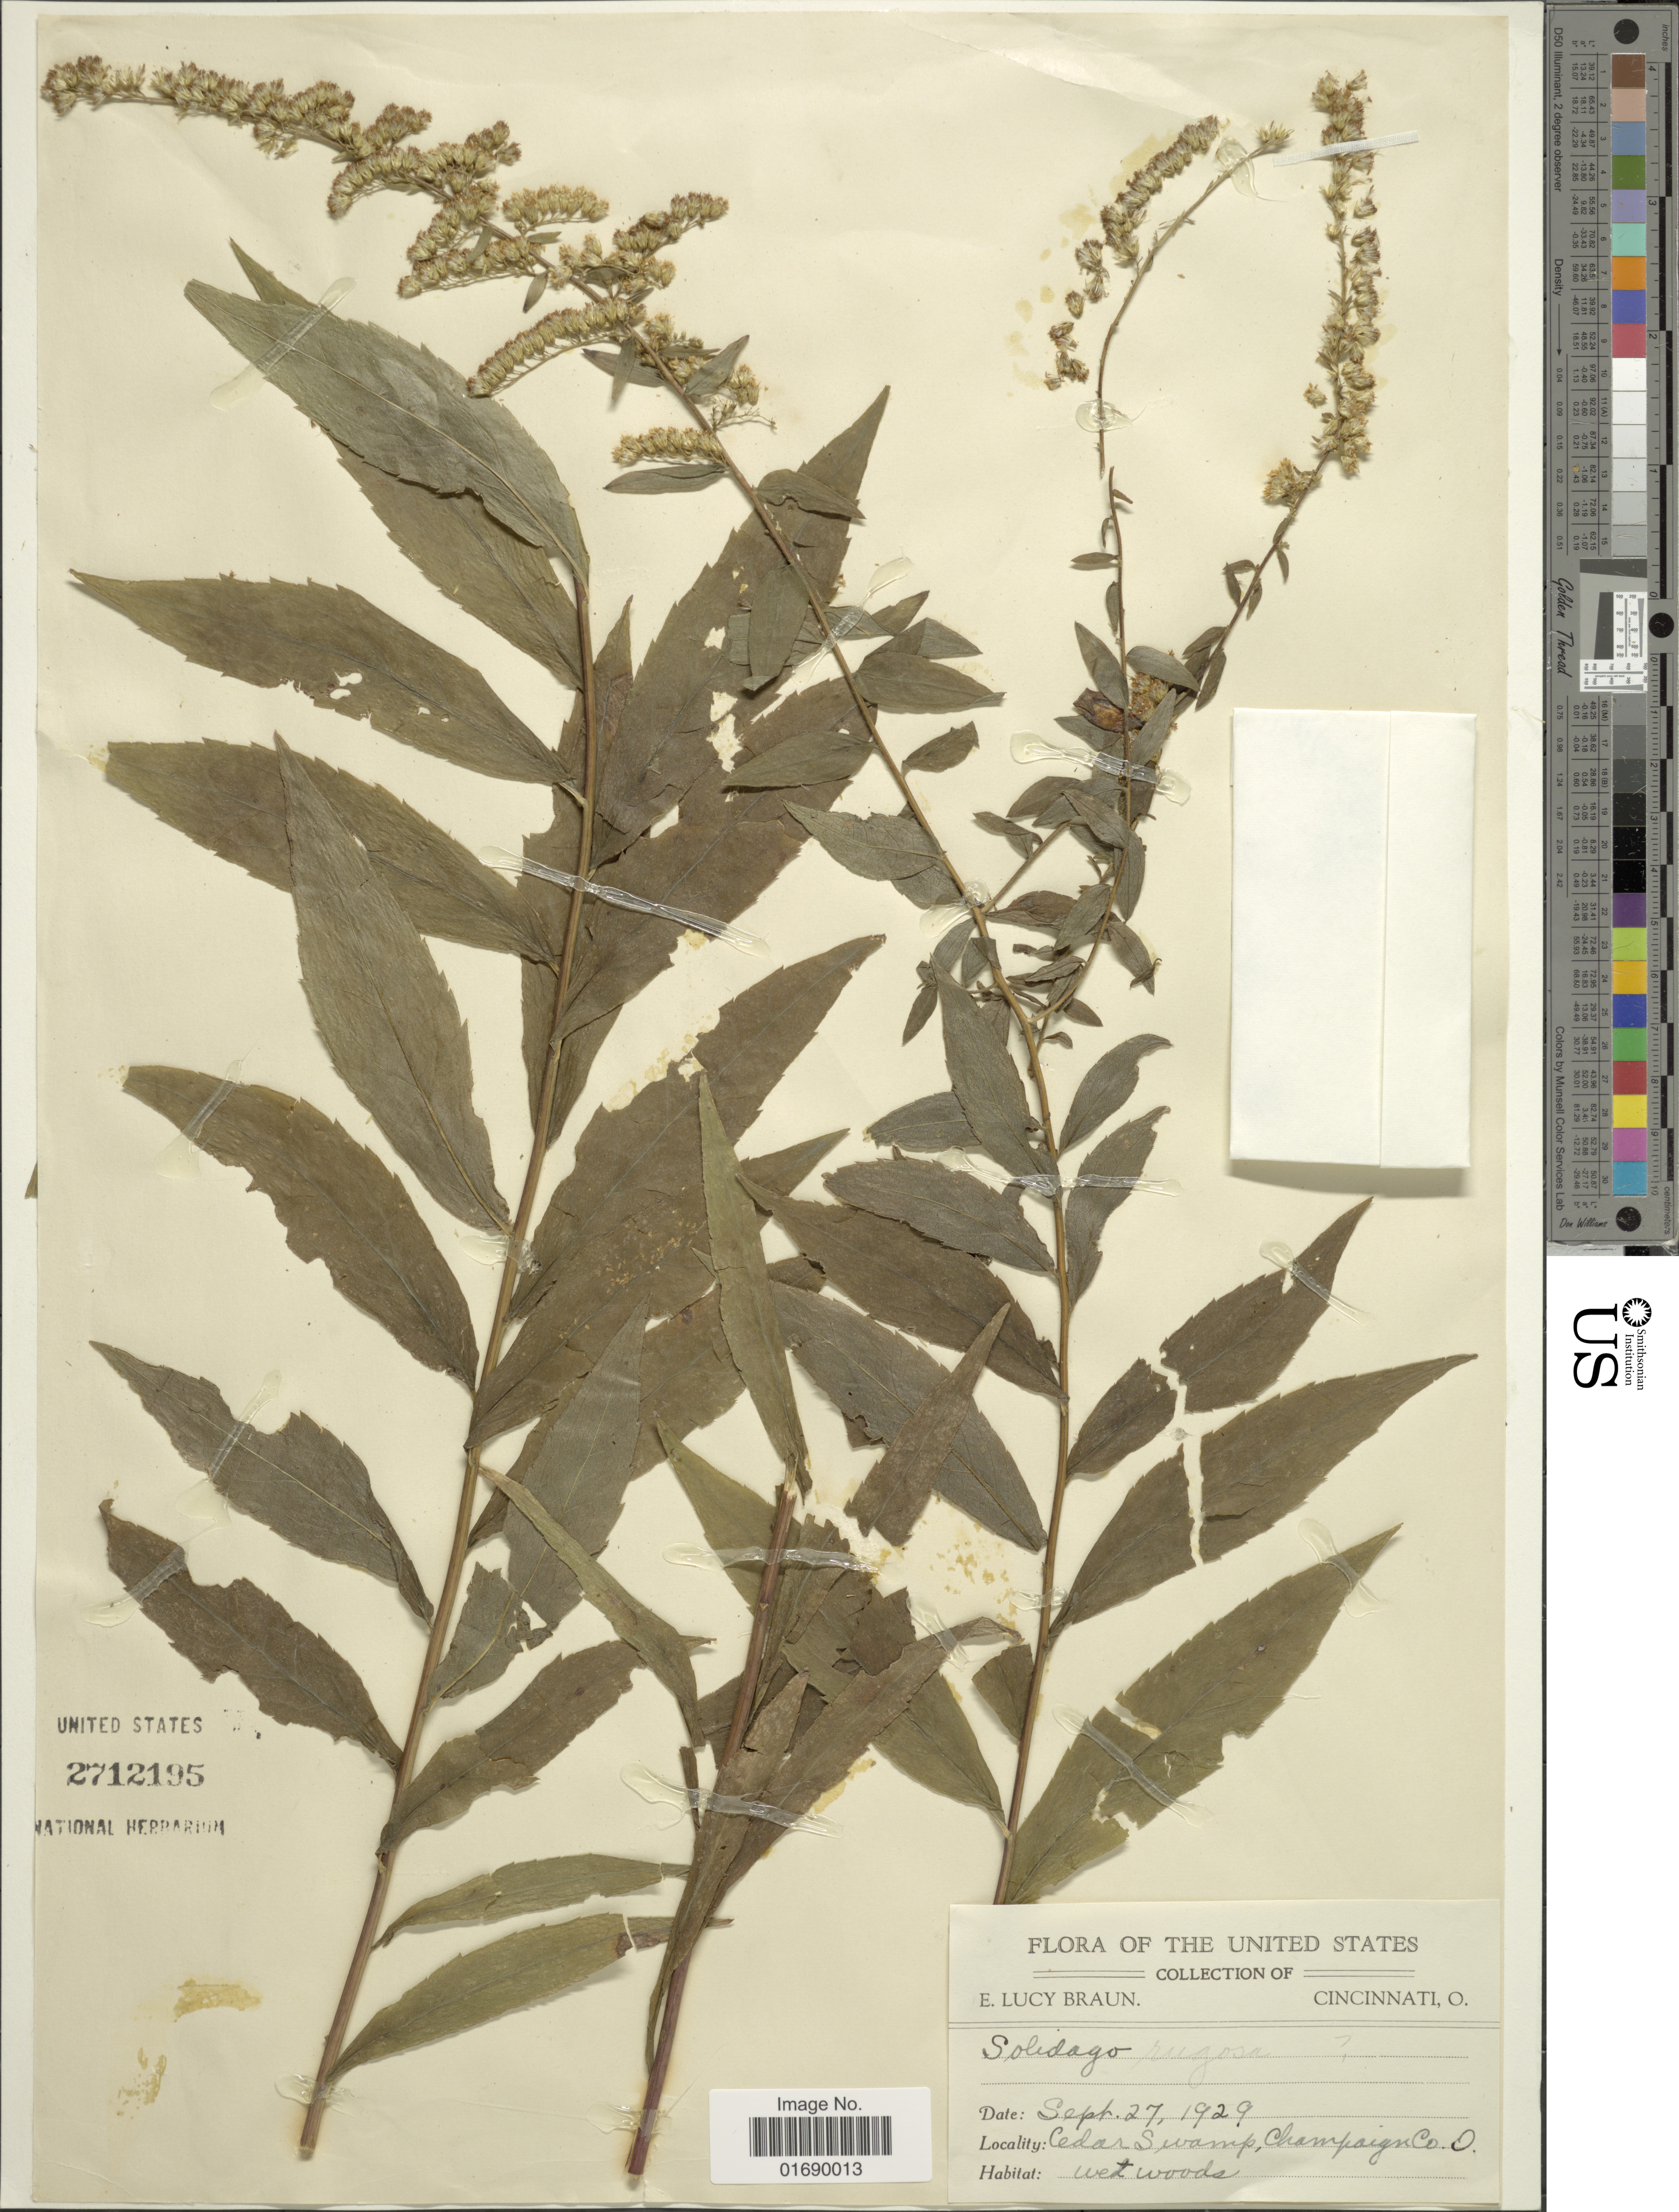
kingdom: Plantae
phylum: Tracheophyta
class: Magnoliopsida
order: Asterales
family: Asteraceae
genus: Solidago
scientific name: Solidago rugosa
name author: Mill.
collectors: E. L. Braun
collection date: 1929-09-27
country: United States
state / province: Ohio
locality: Cedar Swamp, Champaign Co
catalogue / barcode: US 2712195